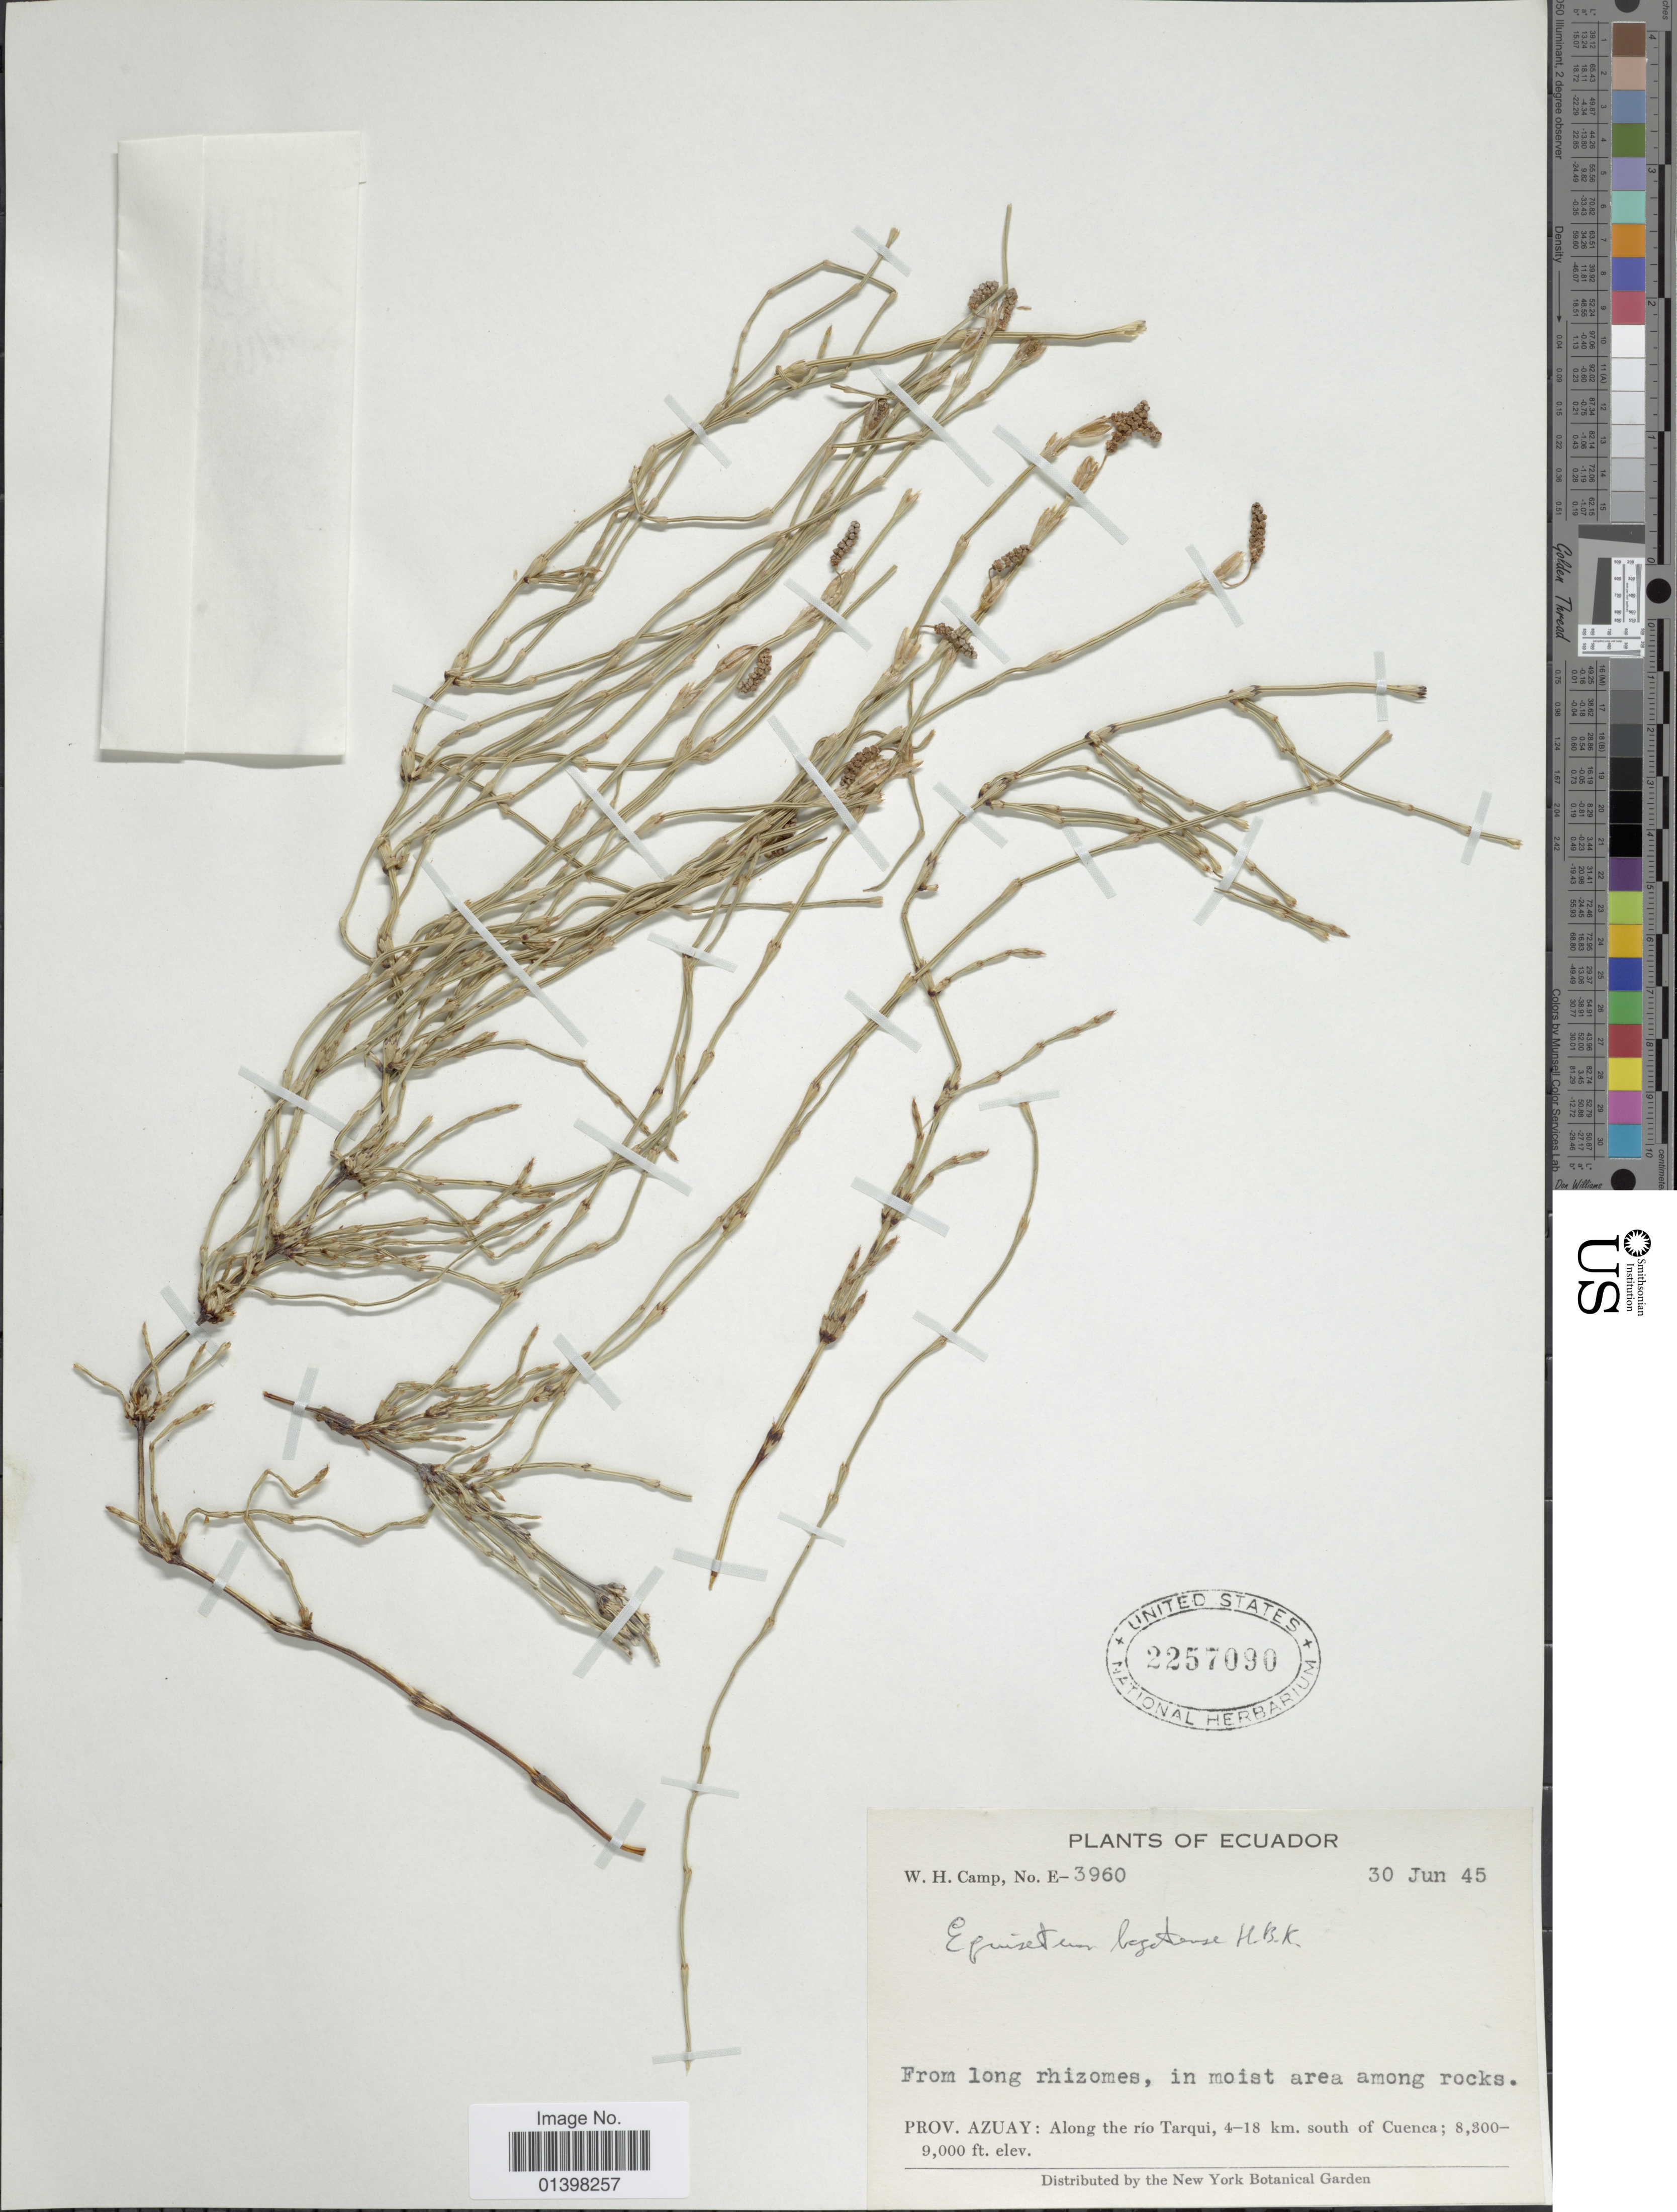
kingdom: Plantae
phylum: Tracheophyta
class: Polypodiopsida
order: Equisetales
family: Equisetaceae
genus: Equisetum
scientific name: Equisetum bogotense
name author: Kunth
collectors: W. H. Camp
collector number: E-3960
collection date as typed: Transcribed d/m/y: 30/6/45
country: Ecuador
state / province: Azuay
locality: Along the río Tarqui, 4-18 km. south of Cuenca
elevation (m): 2530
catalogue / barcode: US 2257090